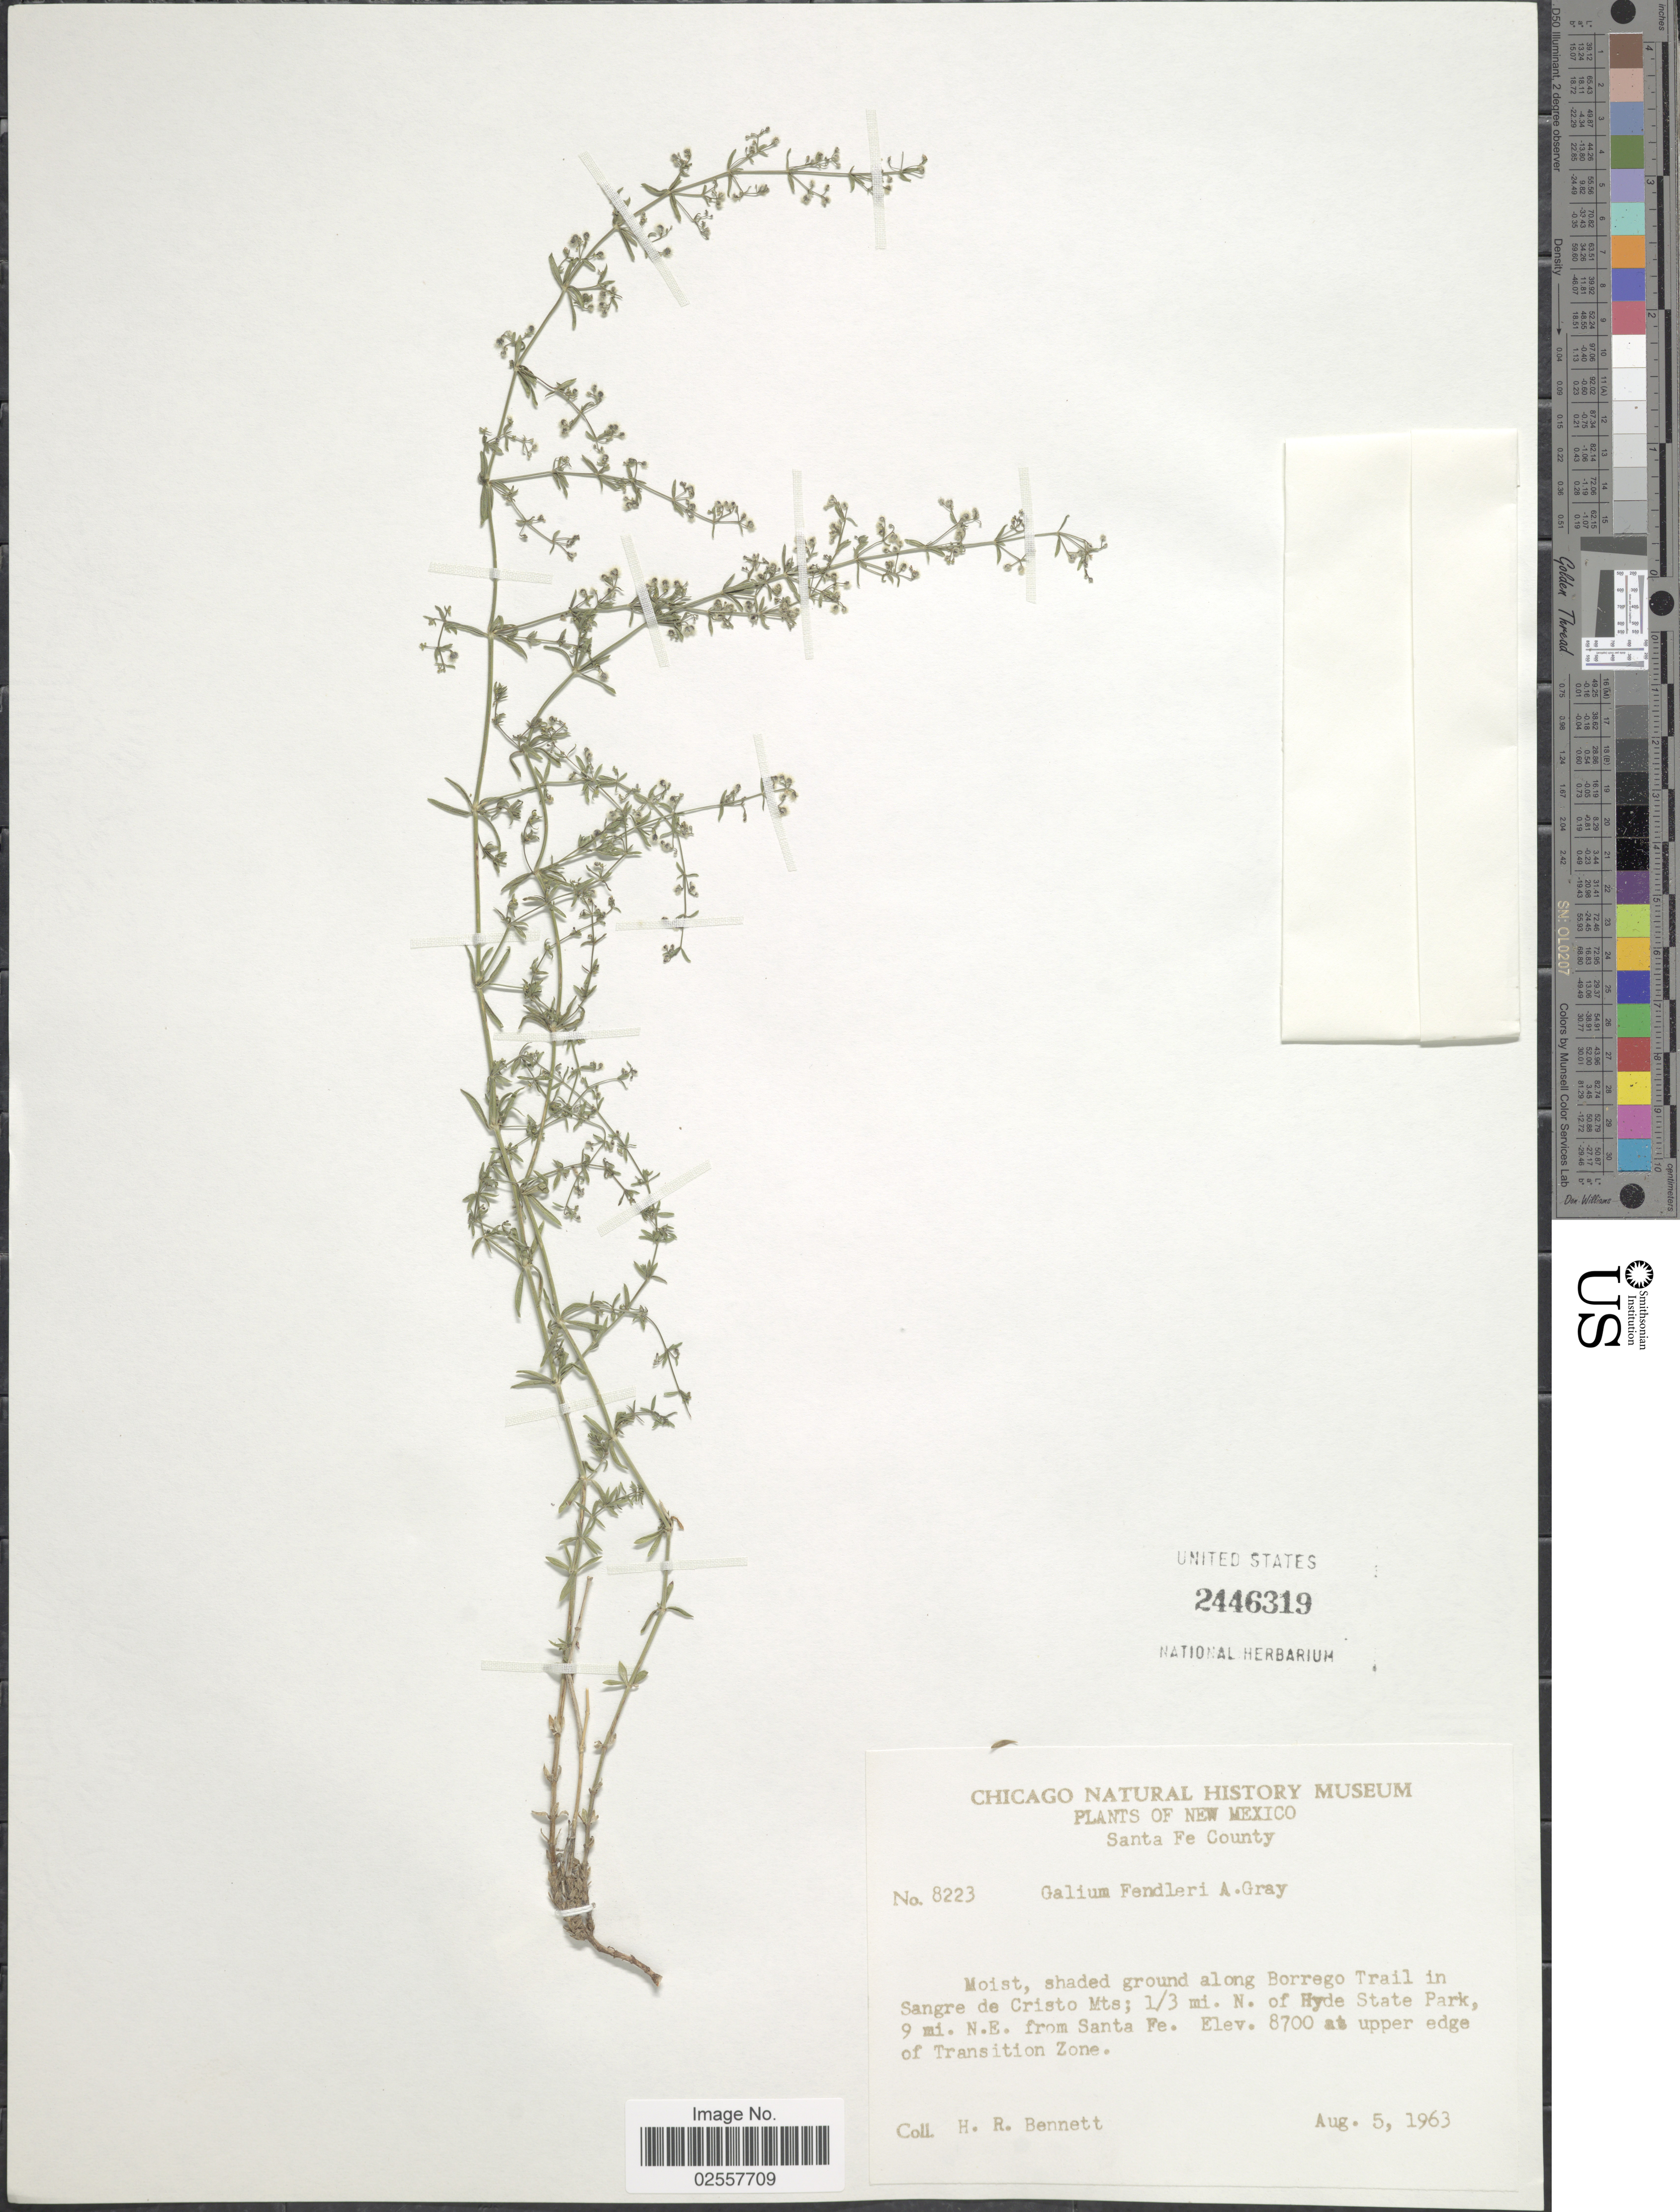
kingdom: Plantae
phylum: Tracheophyta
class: Magnoliopsida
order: Gentianales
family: Rubiaceae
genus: Galium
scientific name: Galium fendleri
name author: A. Gray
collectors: H. R. Bennett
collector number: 8223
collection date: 1963-08-05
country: United States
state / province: New Mexico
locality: Santa Fe County. Moist, shaded ground along Borrego Trail in Sangre de Cristo Mts; 1/3 mi. N. of Hyde State Park, 9 mi. N.E. from Santa Fe. At upper edge of Transition Zone.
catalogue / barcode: US 2446319